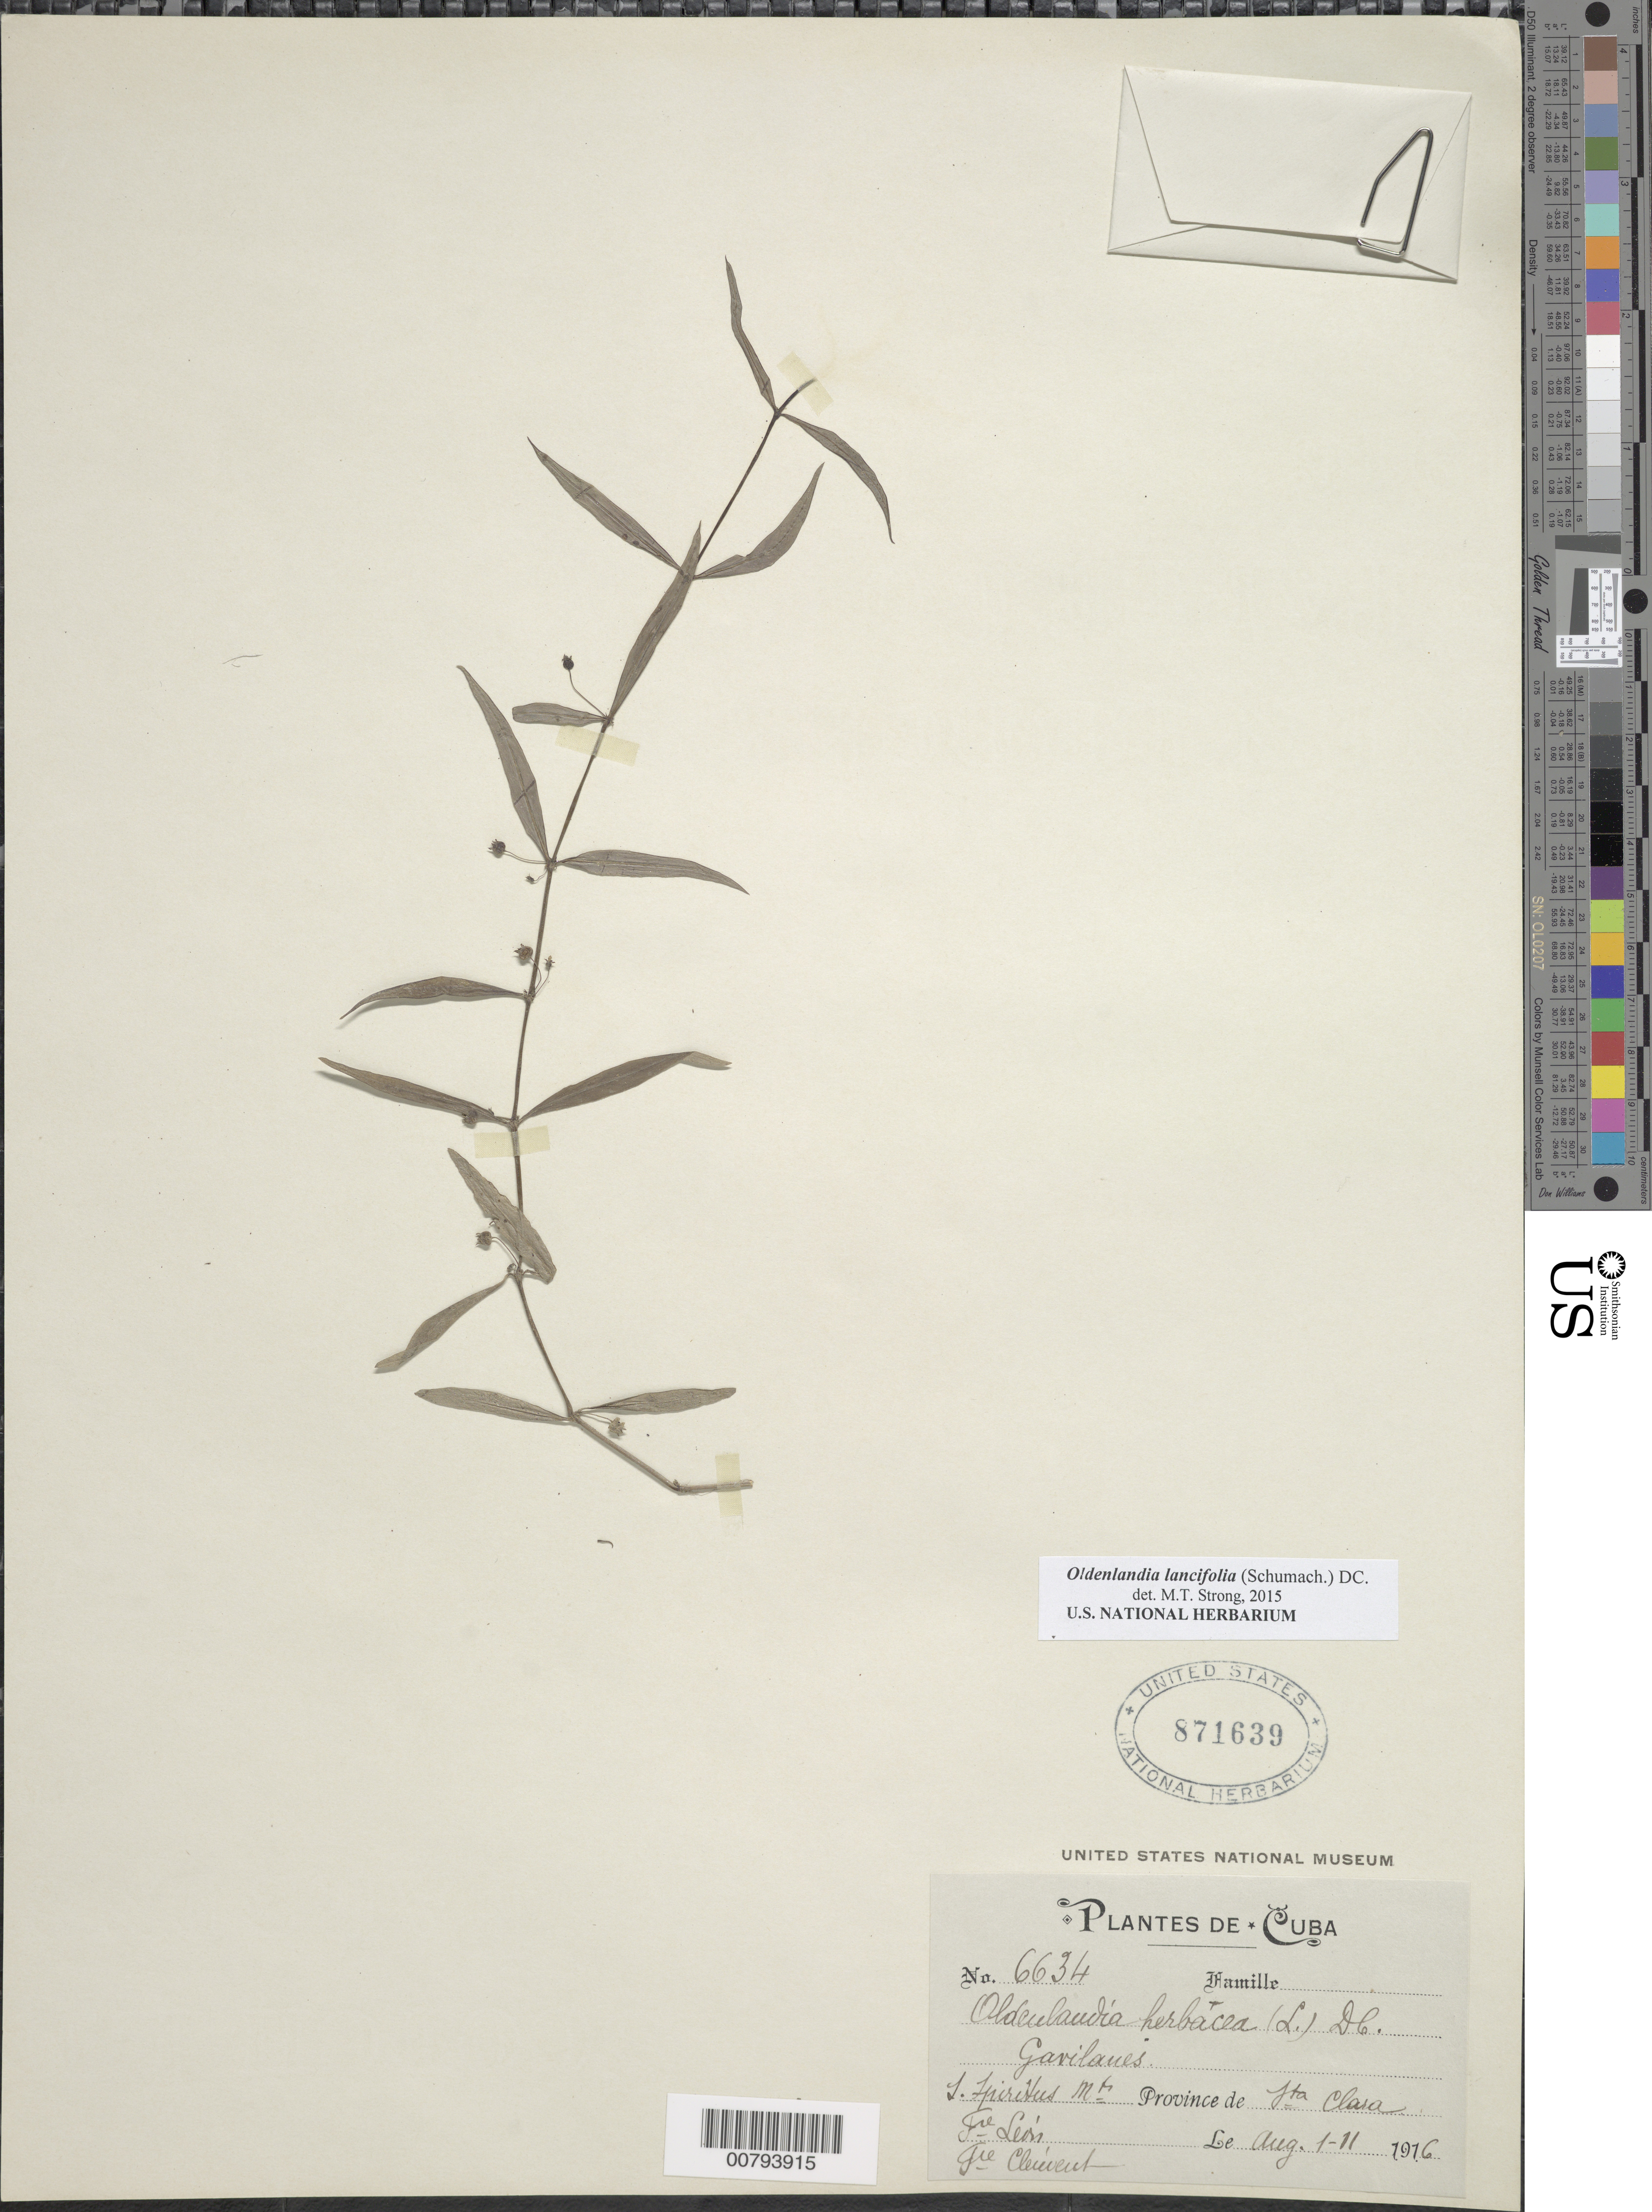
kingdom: Plantae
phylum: Tracheophyta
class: Magnoliopsida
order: Gentianales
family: Rubiaceae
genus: Oldenlandia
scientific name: Oldenlandia uniflora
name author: L.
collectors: Bro. León & Cleuveut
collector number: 6634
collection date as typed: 01 Aug 1916 to 11 Aug 1916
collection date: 1916-08-01/1916-08-11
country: Cuba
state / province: Santa Clara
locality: Gavilanes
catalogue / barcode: US 871639